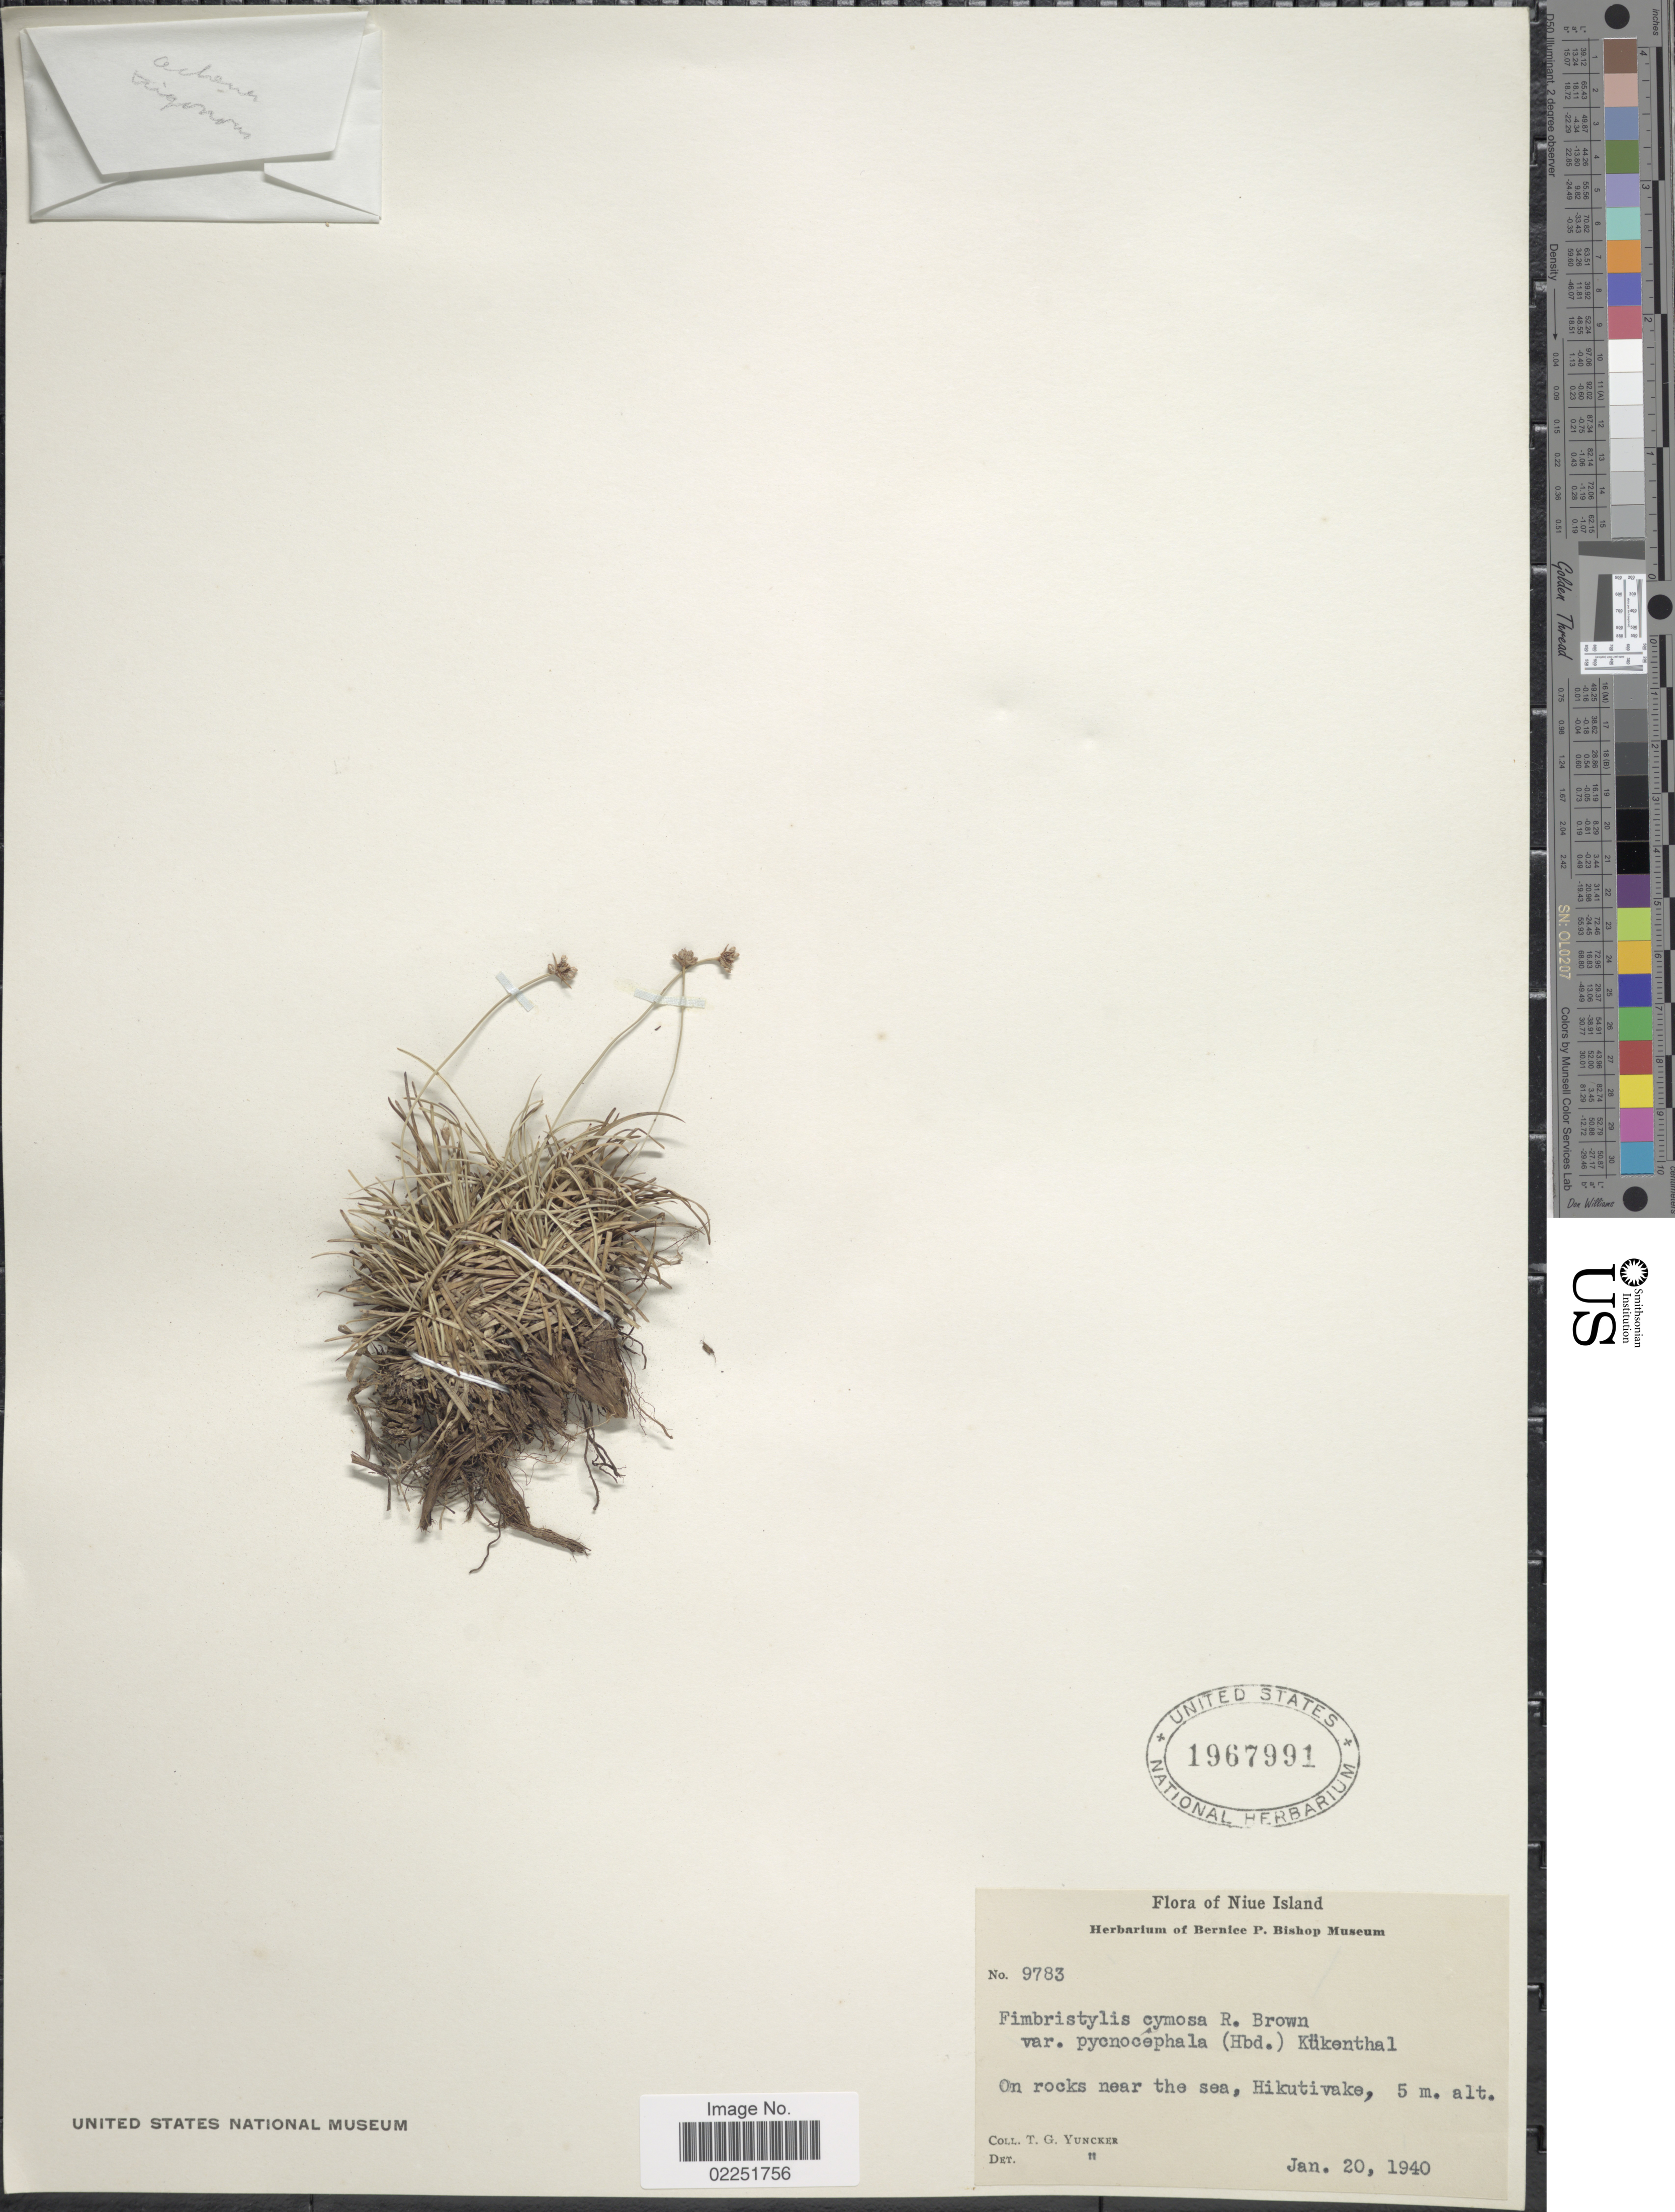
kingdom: Plantae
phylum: Tracheophyta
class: Liliopsida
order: Poales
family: Cyperaceae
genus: Fimbristylis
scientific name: Fimbristylis cymosa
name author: R. Br.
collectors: T. G. Yuncker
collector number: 9783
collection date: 1940-01-20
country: Niue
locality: Niue Island. On rocks near the sea, Hikutivake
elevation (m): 5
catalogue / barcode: US 1967991